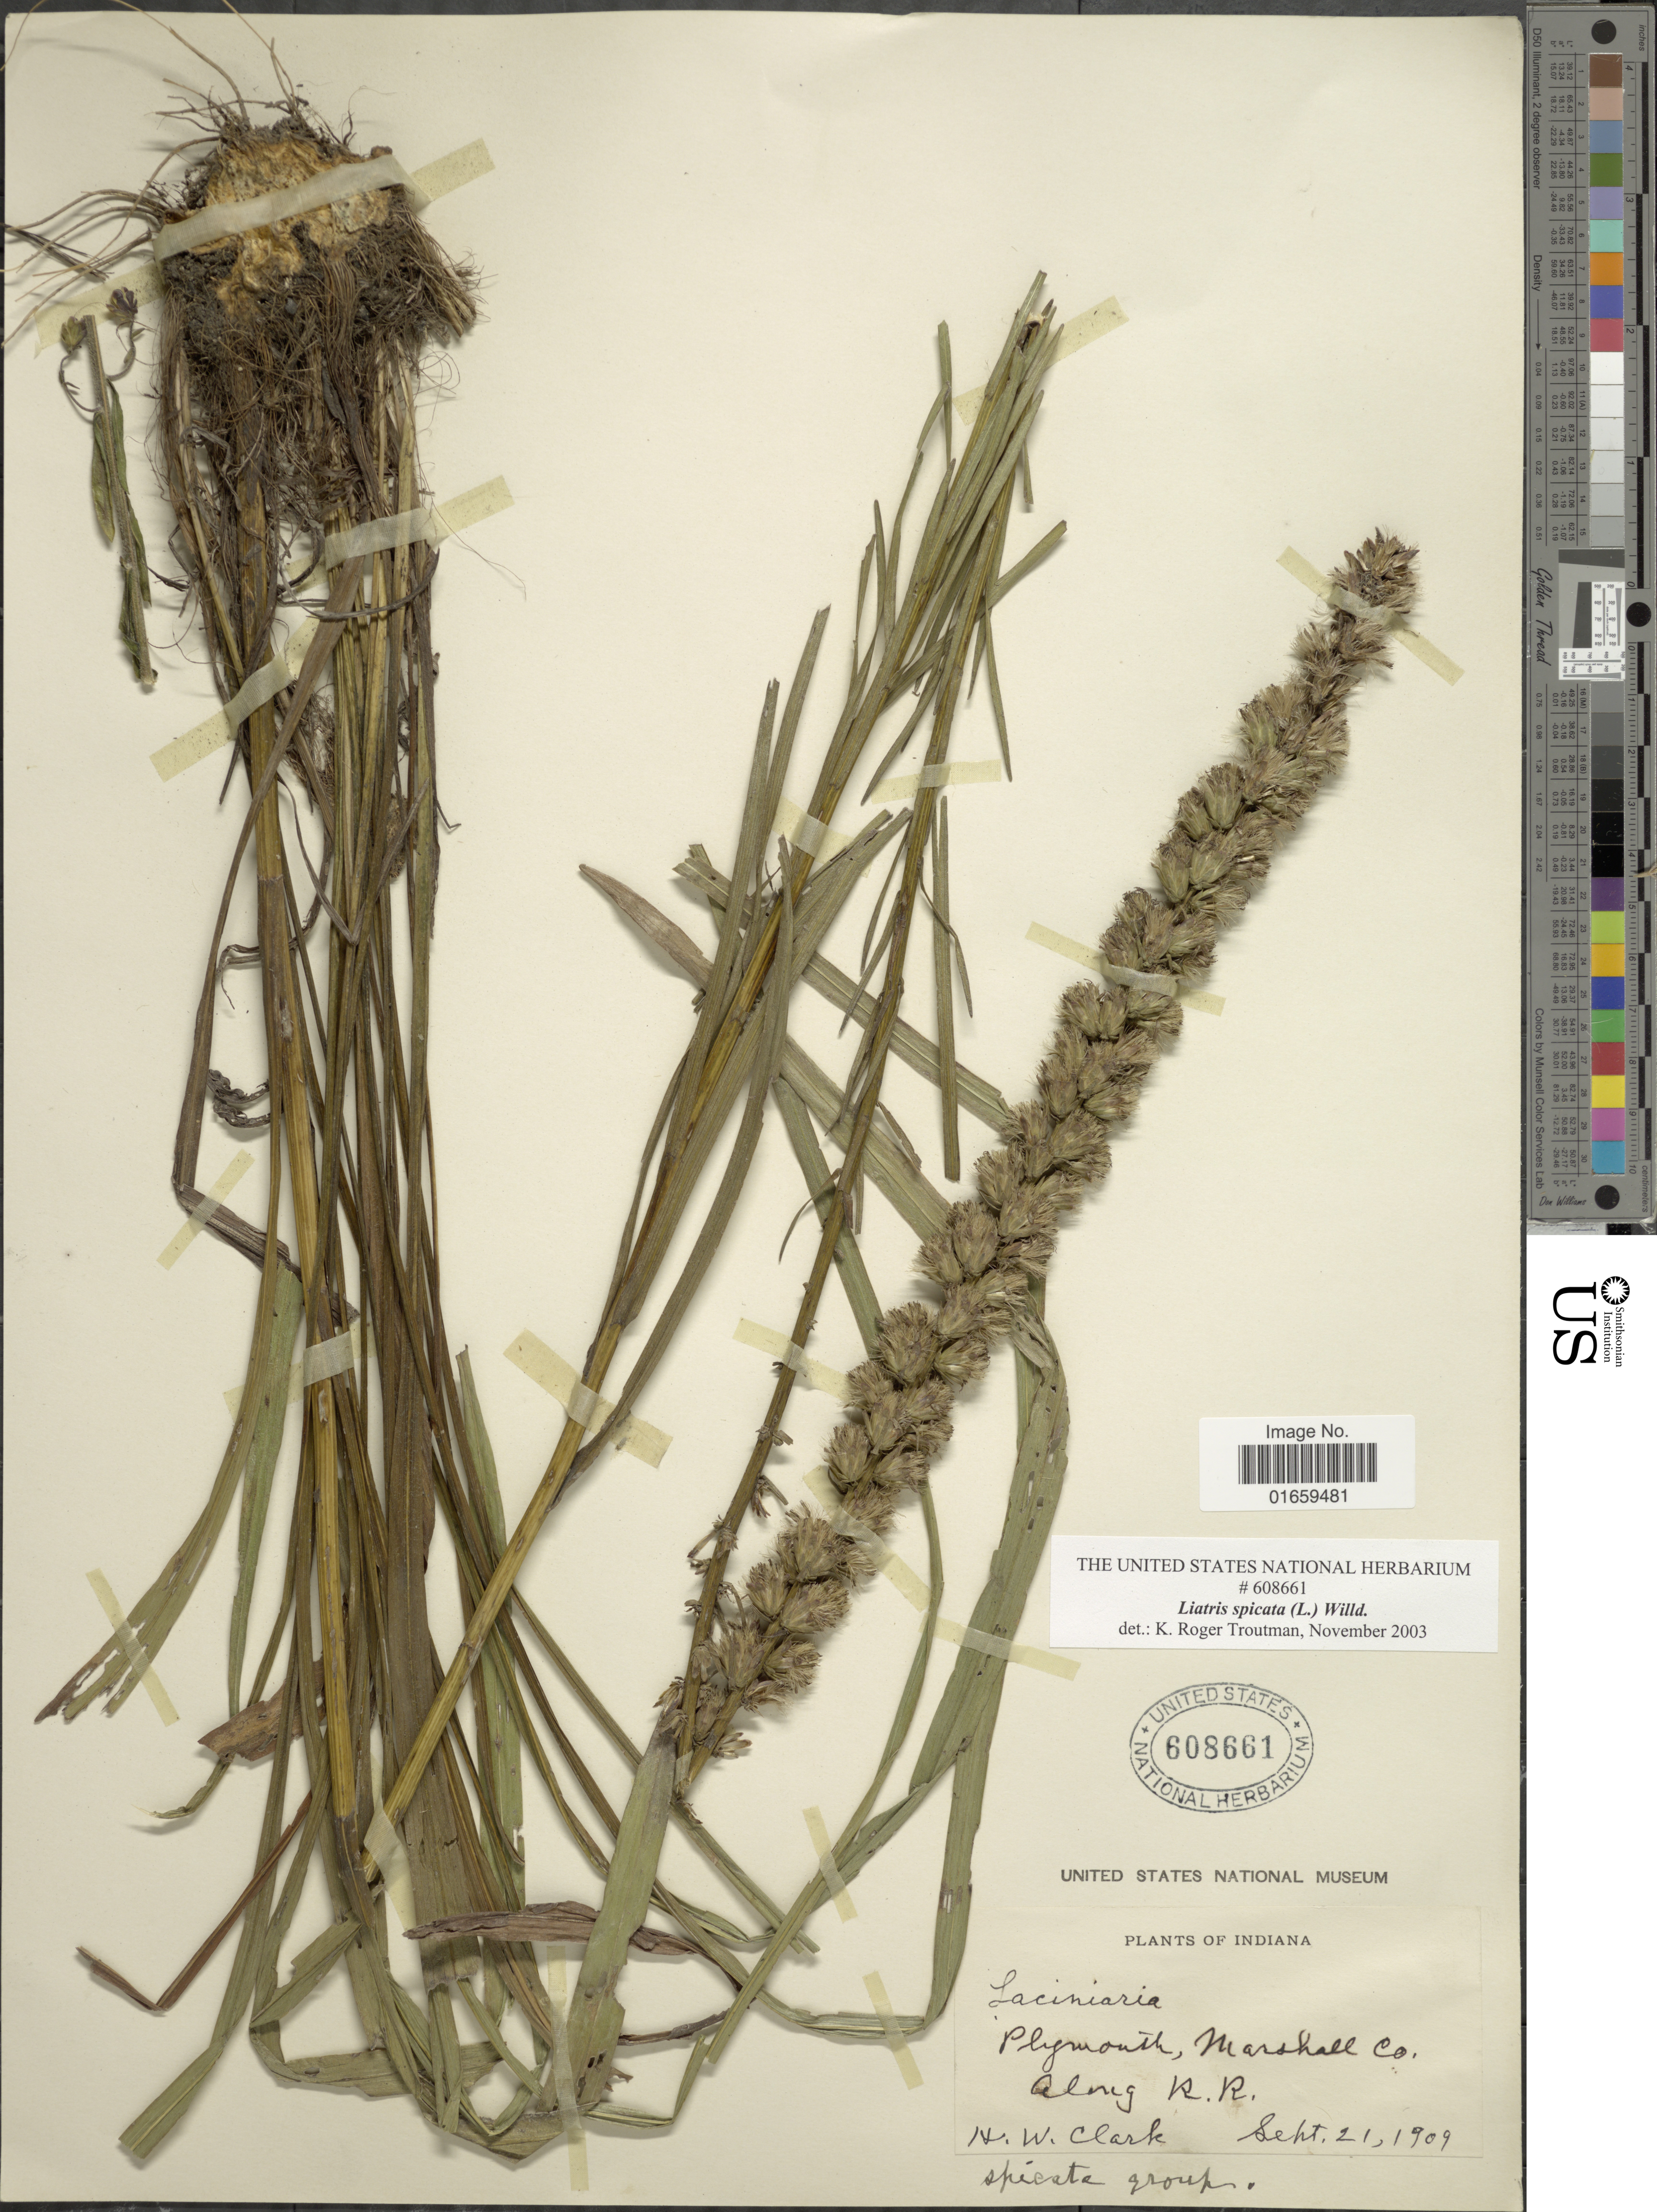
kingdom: Plantae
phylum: Tracheophyta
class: Magnoliopsida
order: Asterales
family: Asteraceae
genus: Liatris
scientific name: Liatris spicata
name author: (L.) Willd.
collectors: H. W. Clark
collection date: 1909-09-21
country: United States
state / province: Indiana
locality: Plymonth, Marshall Co., along R. R.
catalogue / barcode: US 608661